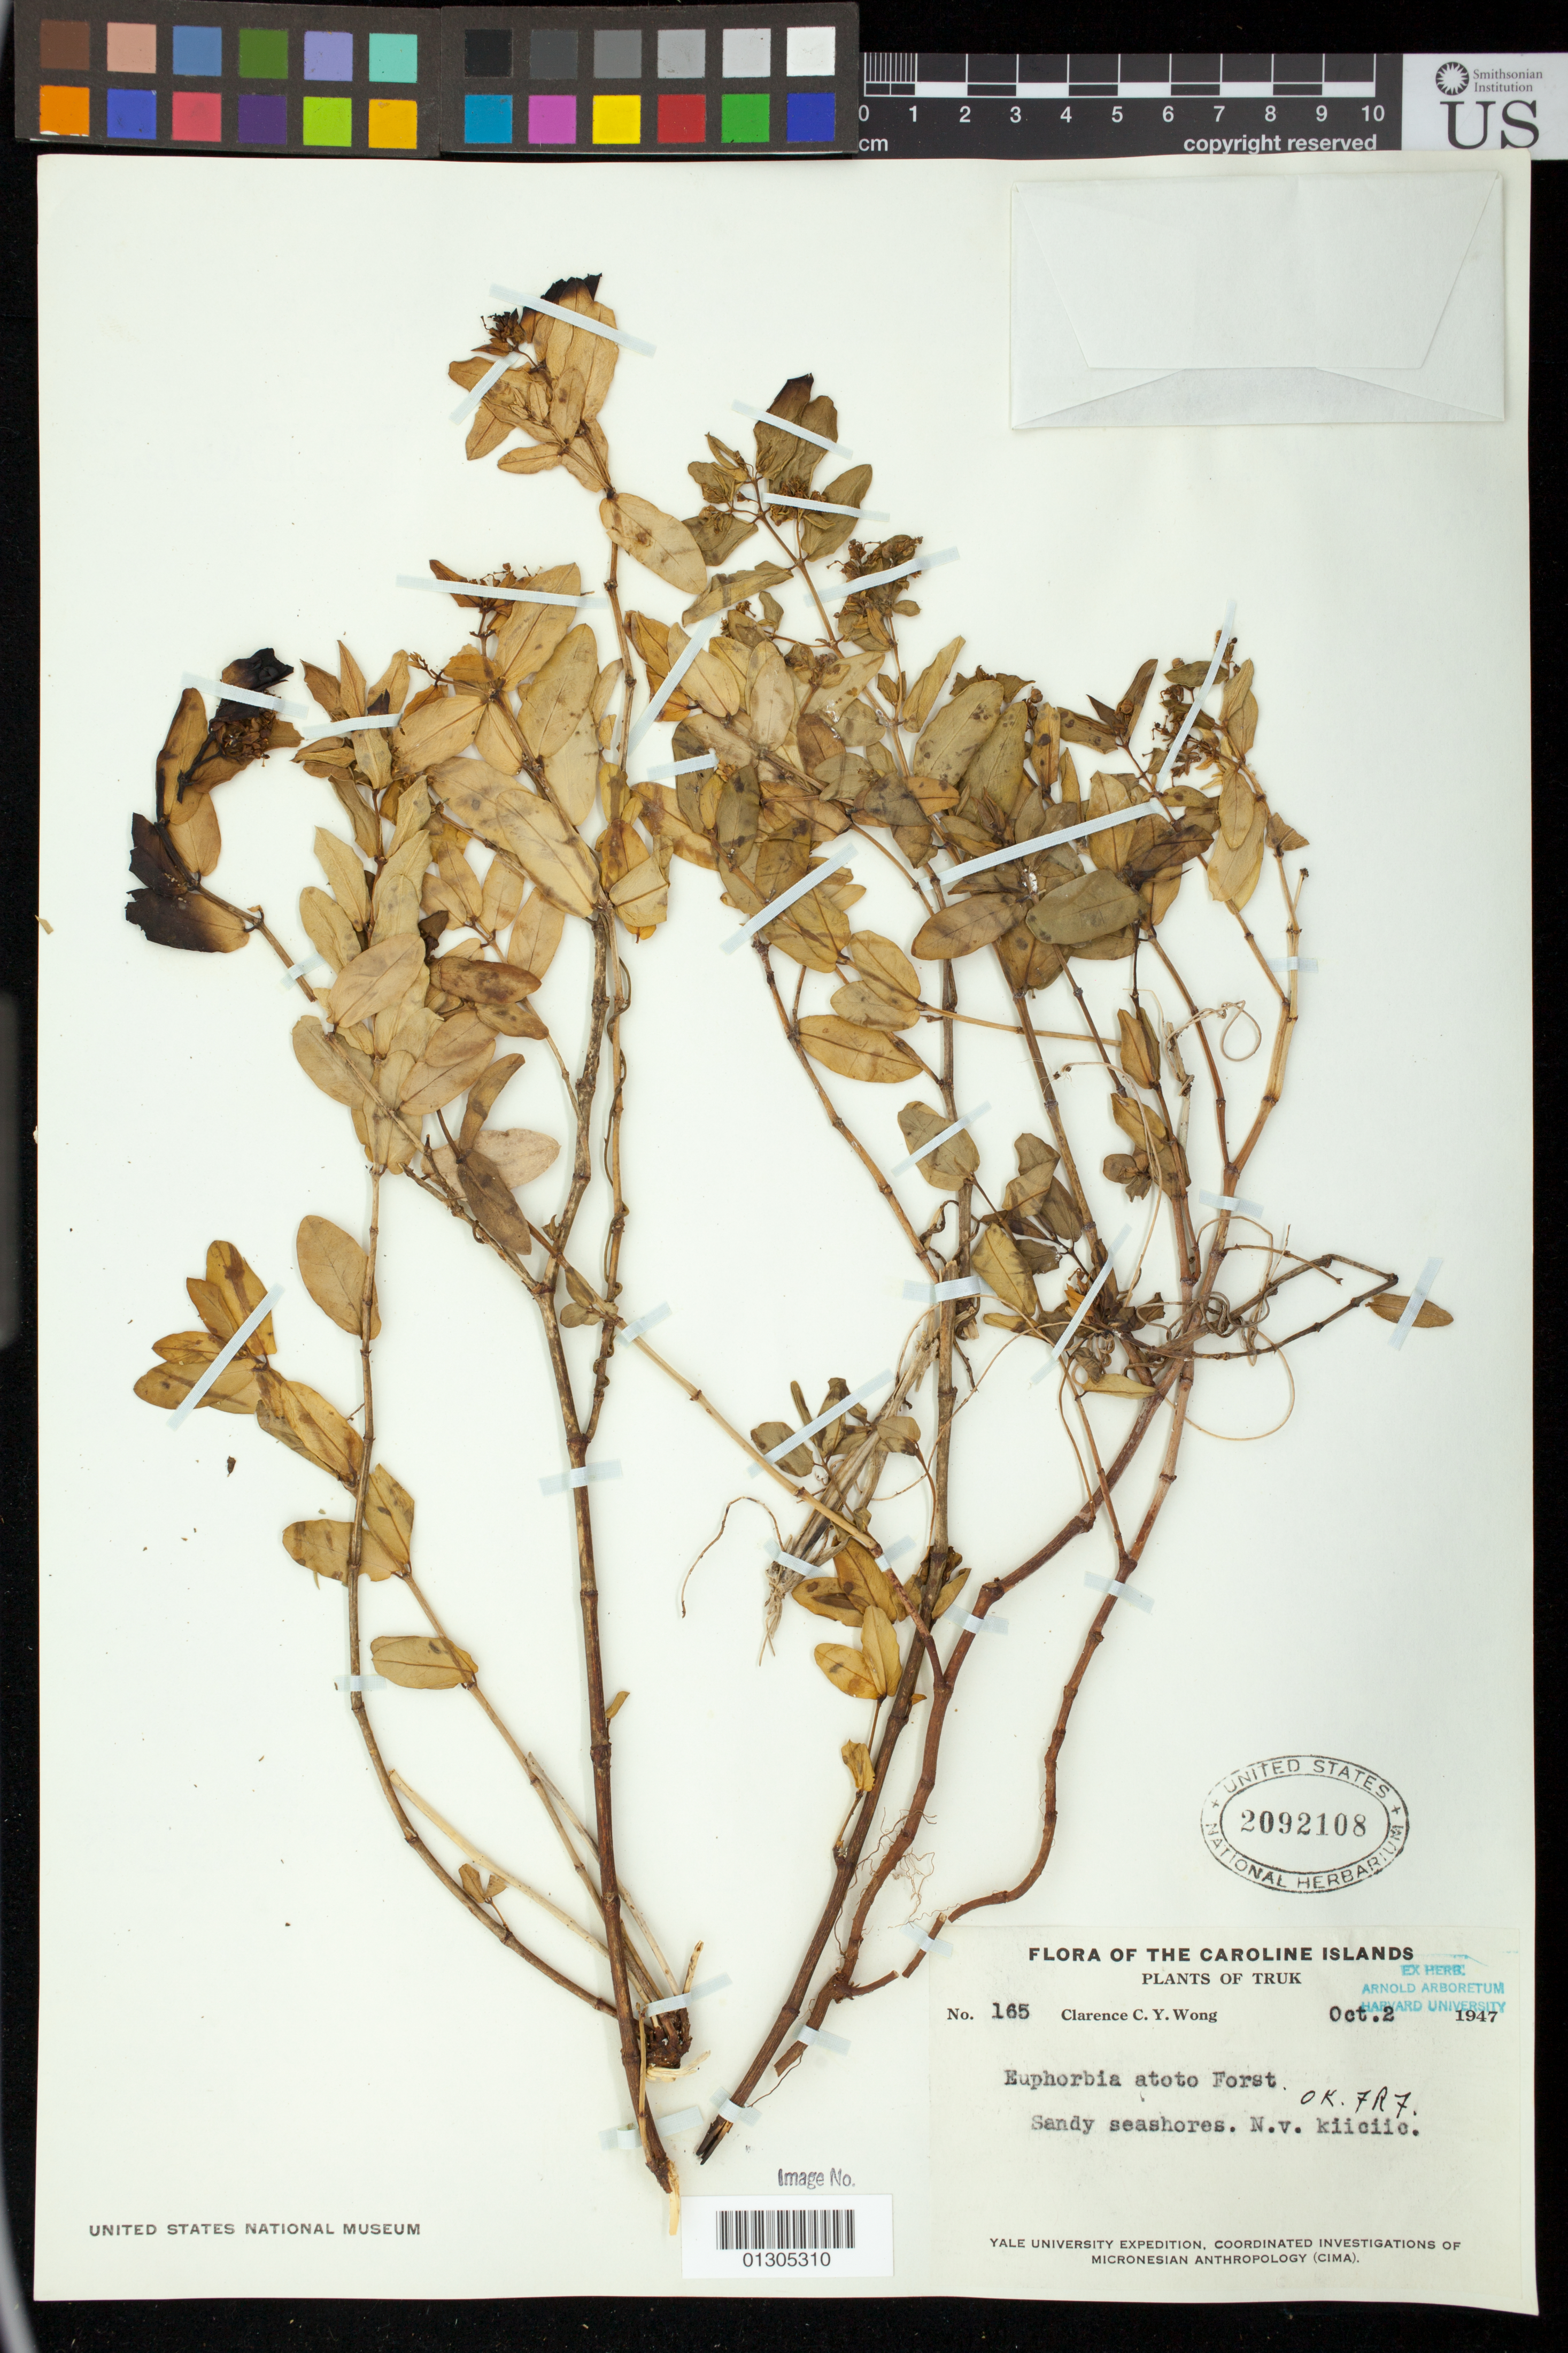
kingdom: Plantae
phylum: Tracheophyta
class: Magnoliopsida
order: Malpighiales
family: Euphorbiaceae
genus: Euphorbia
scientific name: Euphorbia chamissonis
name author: (Klotzsch ex Klotzsch & Garcke) Boiss.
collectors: C. Wong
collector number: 165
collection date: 1947-10-02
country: Micronesia, Federated States of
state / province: Truk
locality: Truk (Chuuk)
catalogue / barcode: US 2092108